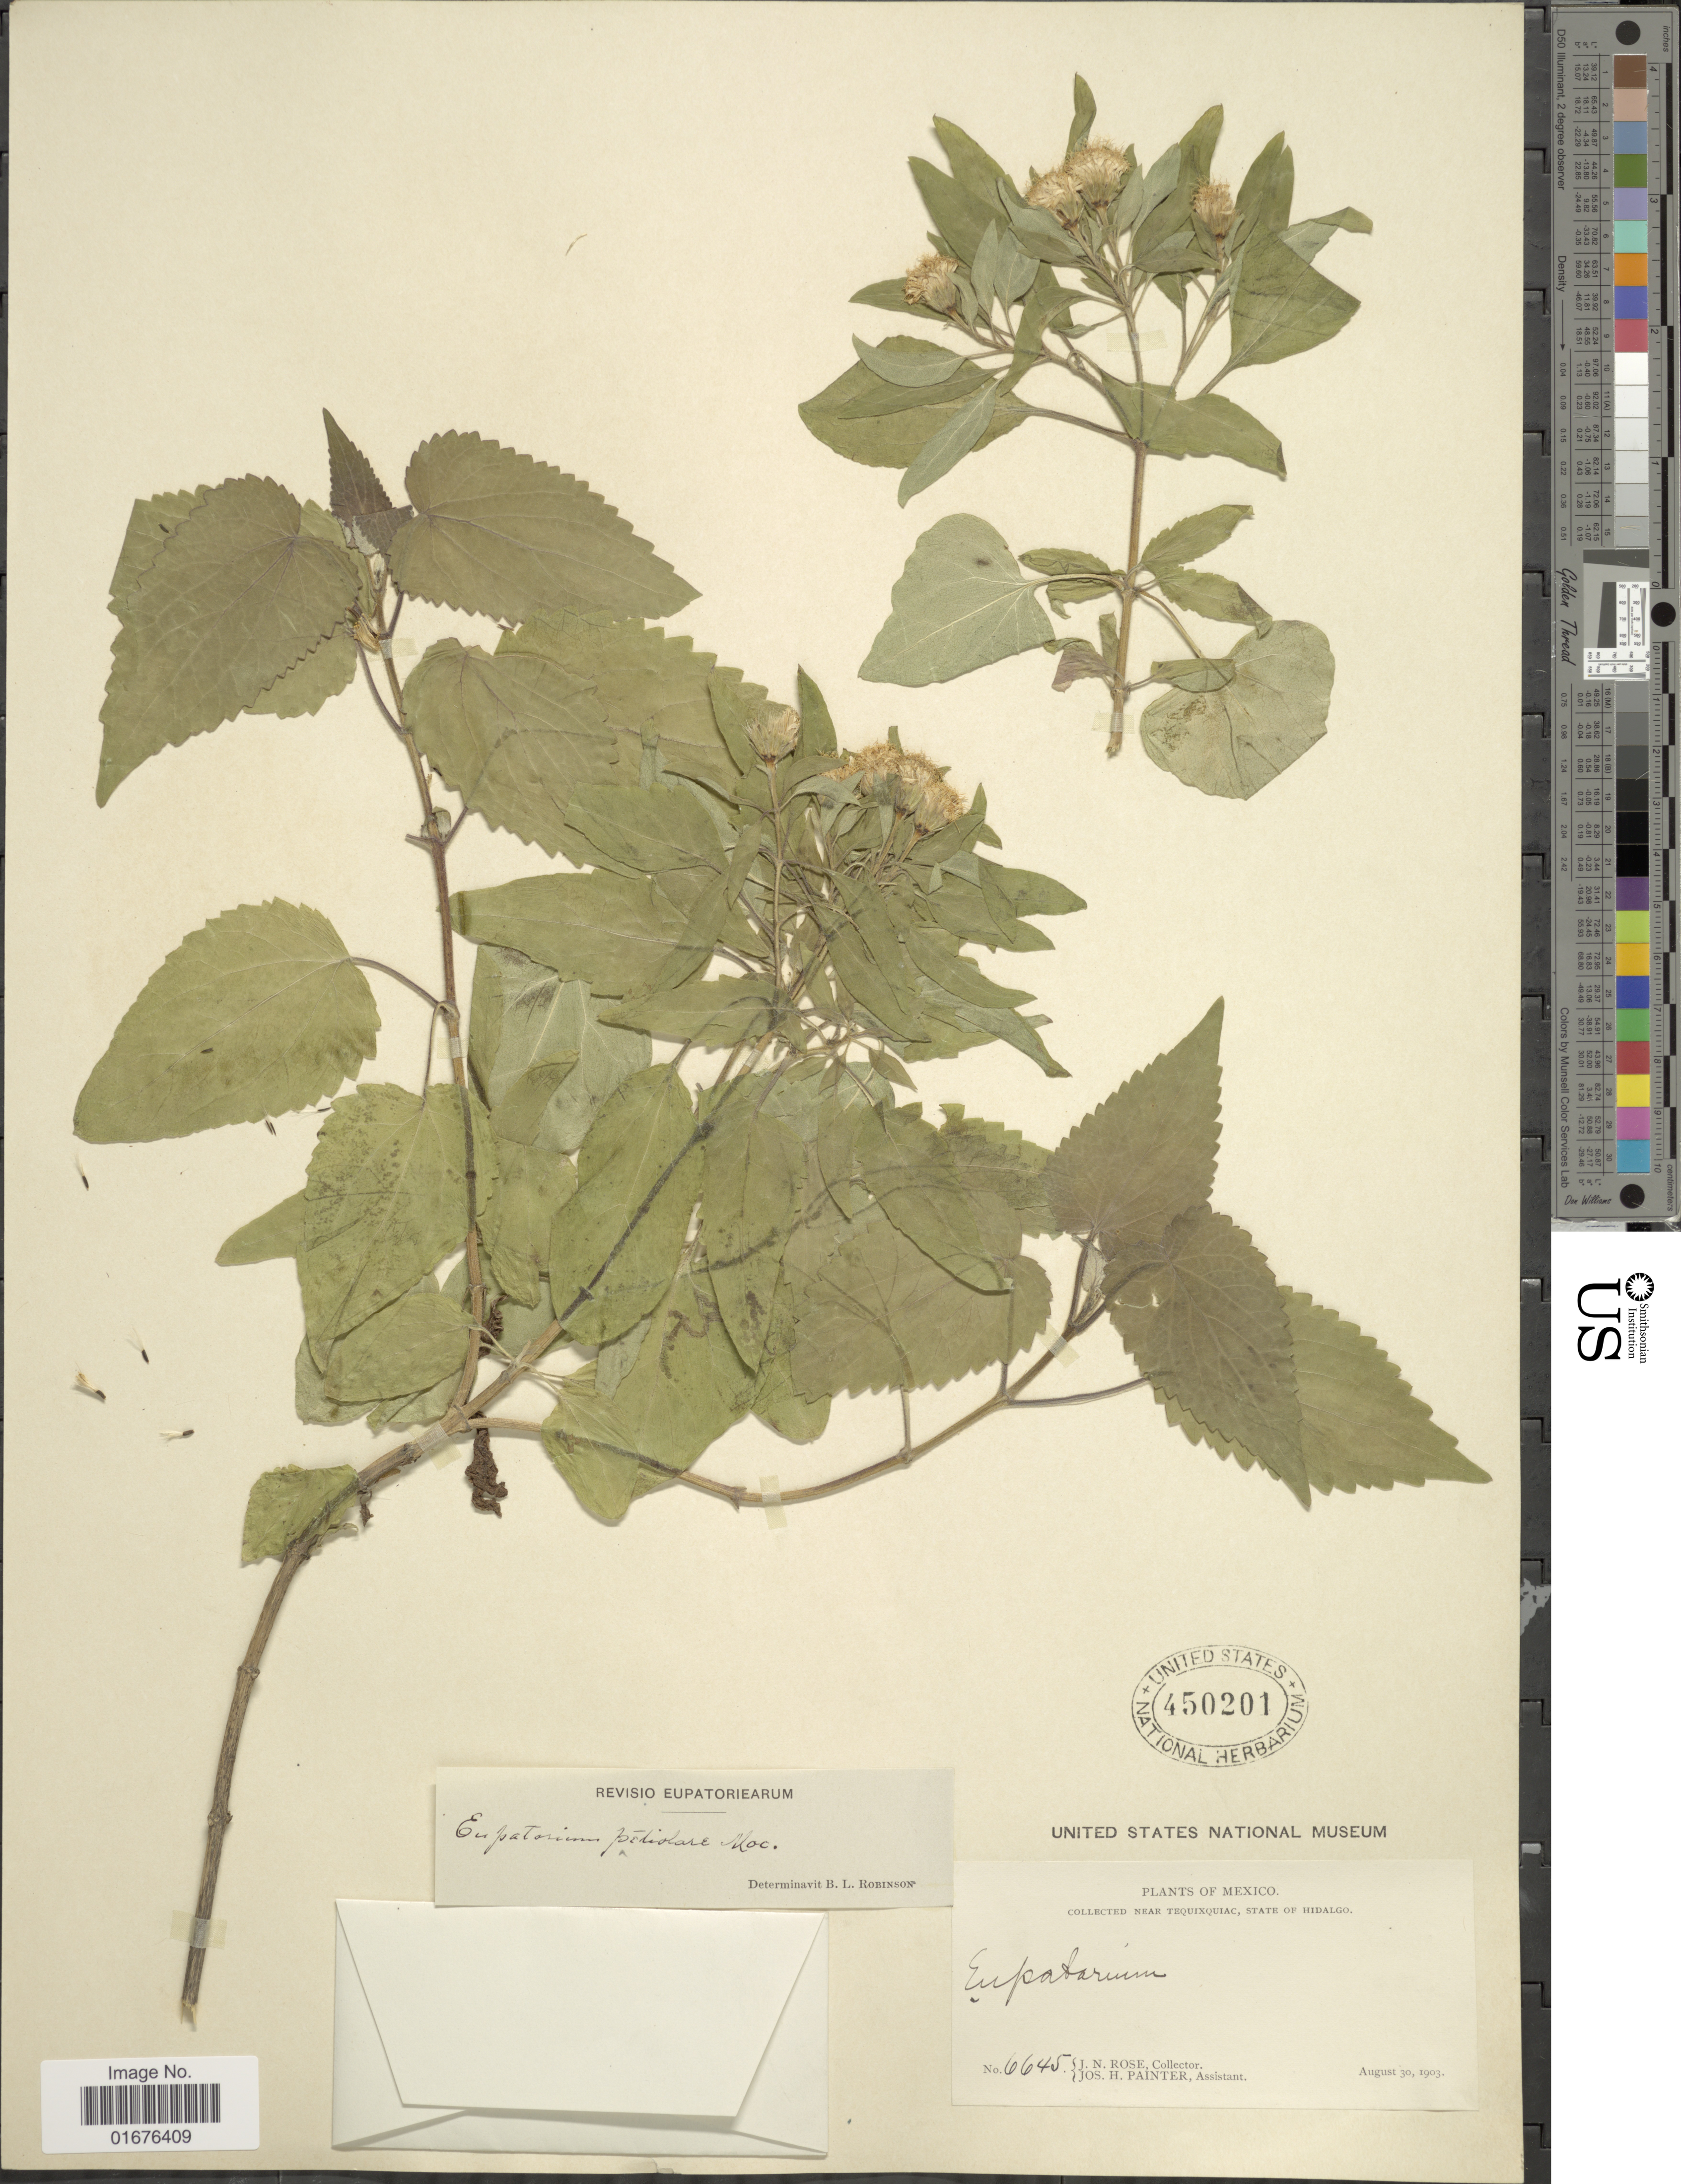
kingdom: Plantae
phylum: Tracheophyta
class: Magnoliopsida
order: Asterales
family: Asteraceae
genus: Ageratina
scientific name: Ageratina petiolaris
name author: (Moc. & Sessé ex DC.) R.M. King & H. Rob.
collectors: J. N. Rose & J. H. Painter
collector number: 6645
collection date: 1903-08-30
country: Mexico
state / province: Hidalgo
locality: Near Tequixquiac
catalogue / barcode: US 450201